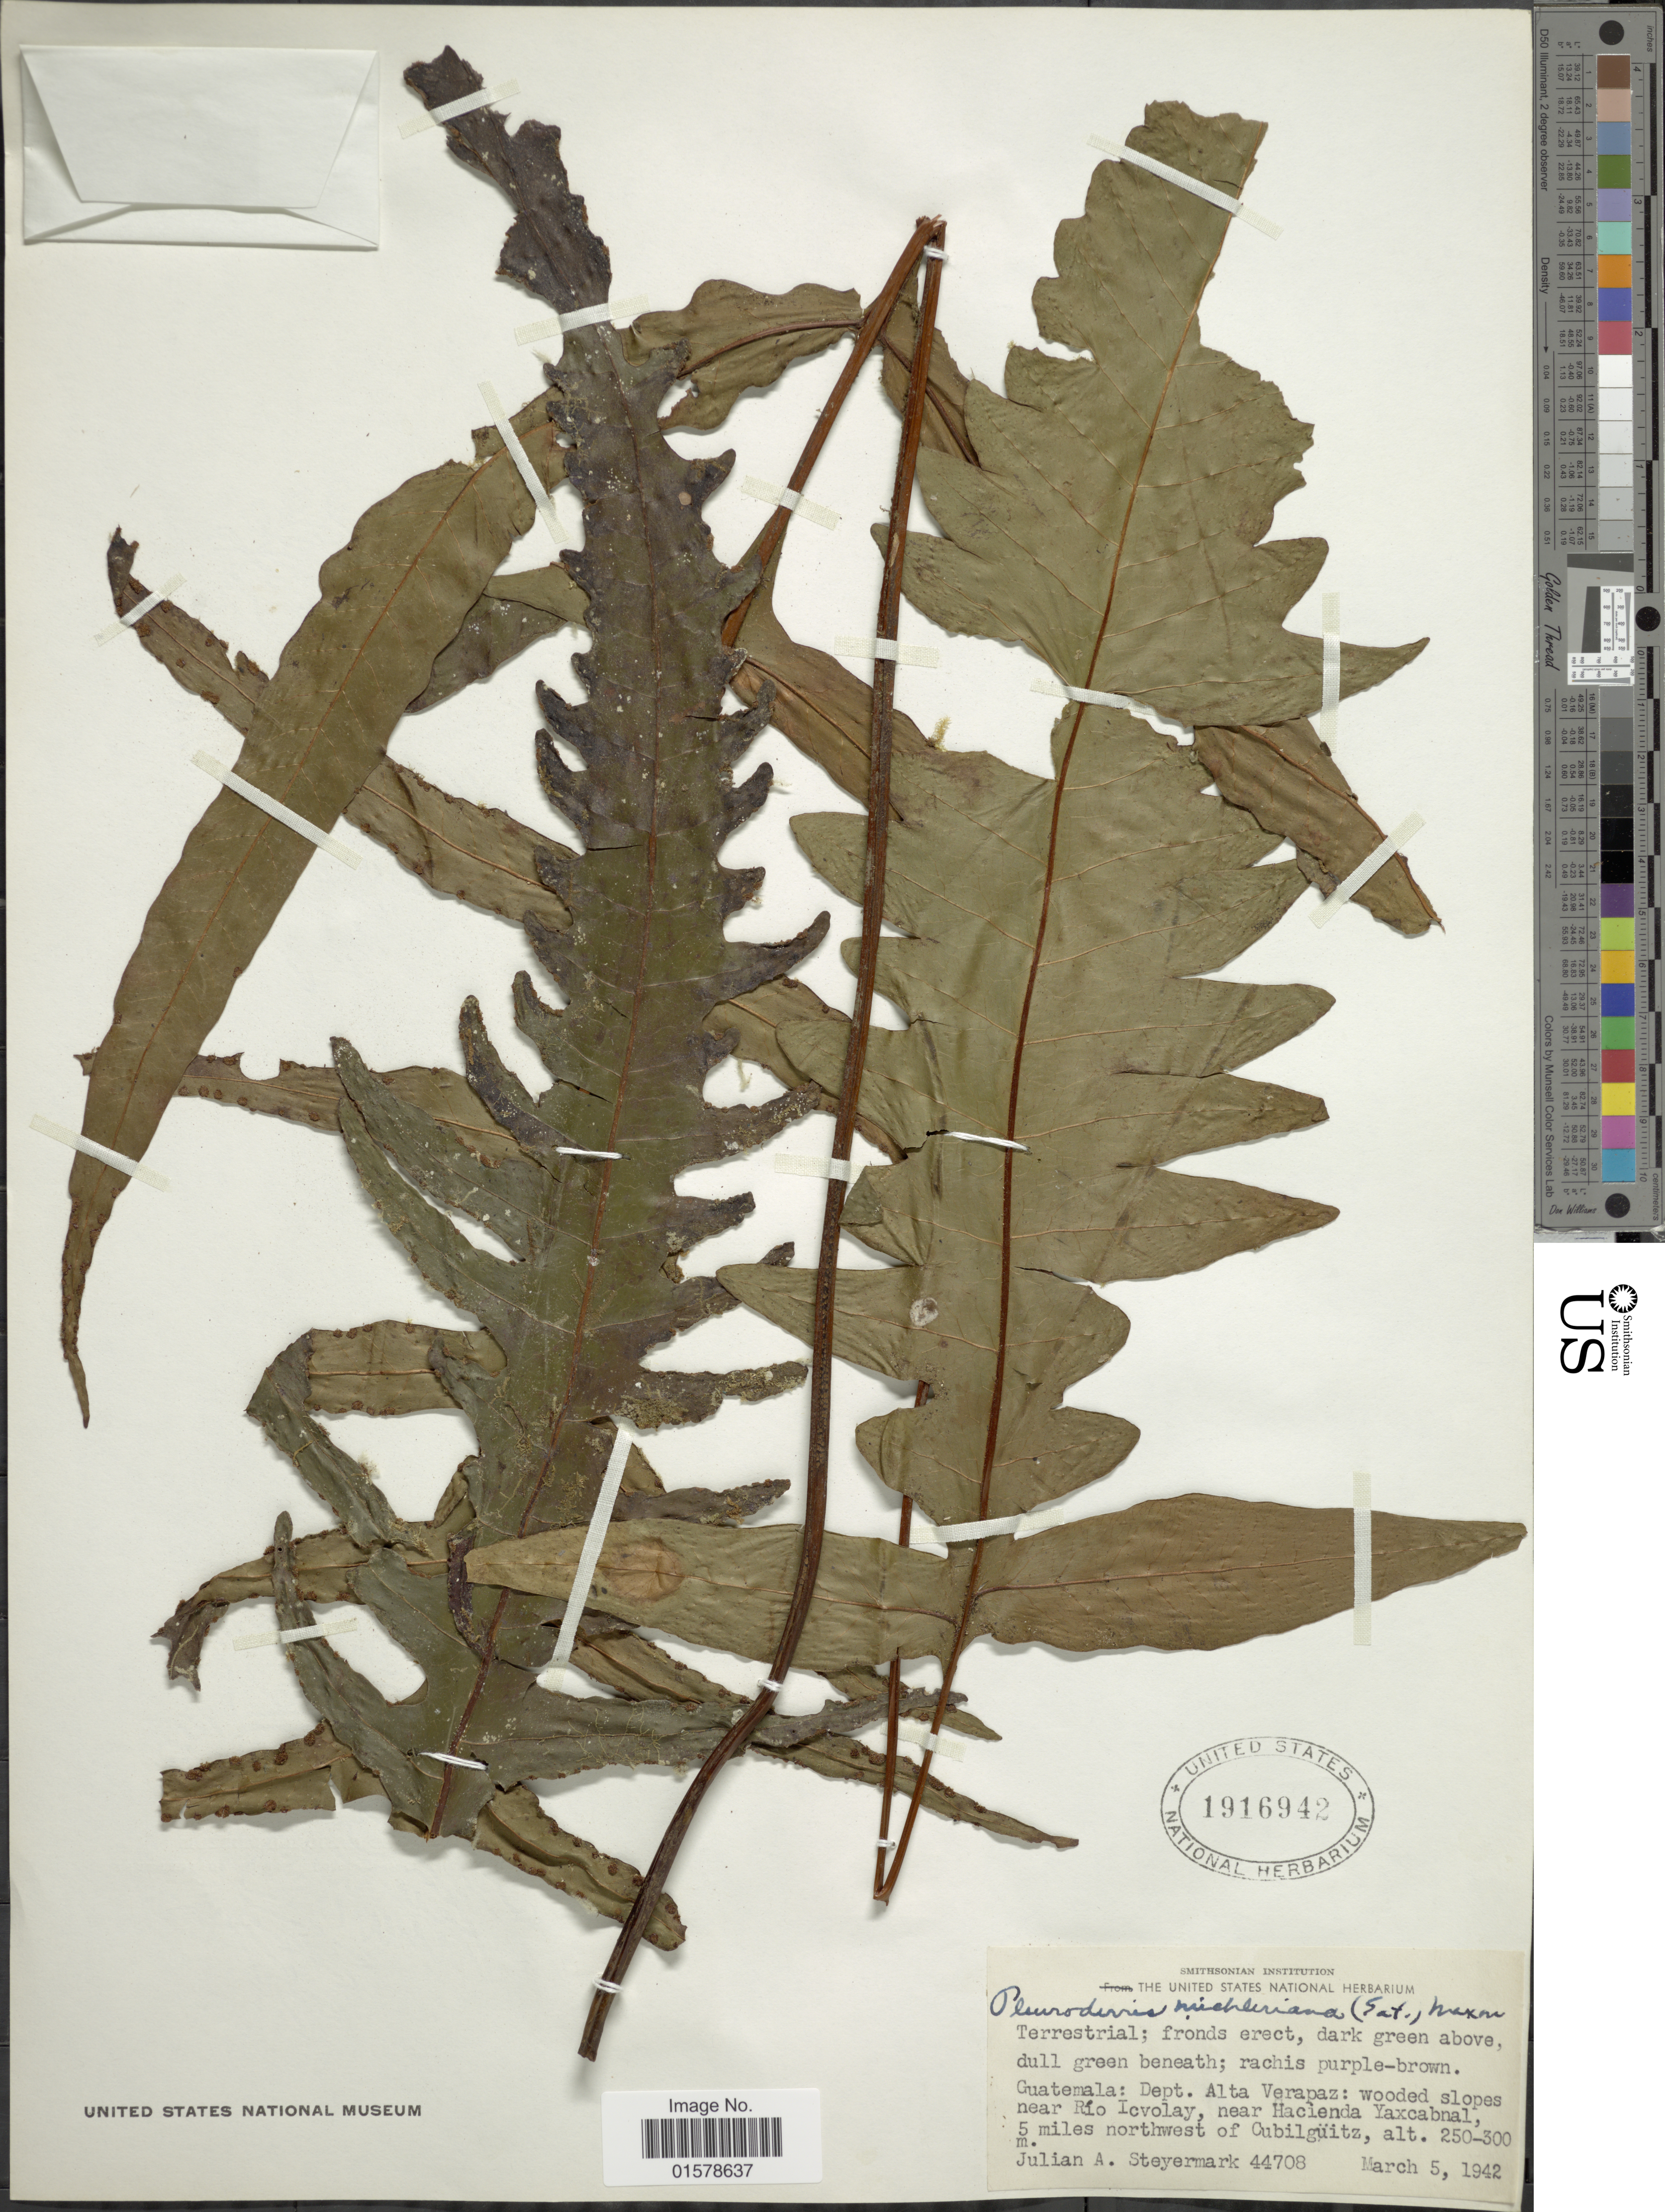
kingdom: Plantae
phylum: Tracheophyta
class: Polypodiopsida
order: Polypodiales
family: Tectariaceae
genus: Tectaria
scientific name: Tectaria x michleriana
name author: (D.C. Eaton) Lellinger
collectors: J. Steyermark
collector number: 44708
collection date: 1942-03-05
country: Guatemala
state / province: Alta Verapaz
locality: Wooded slopes near Ria Icvolay, near Hacienda Yaxcabnal, 5 miles northwest of Cubilguitz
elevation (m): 250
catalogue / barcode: US 1916942